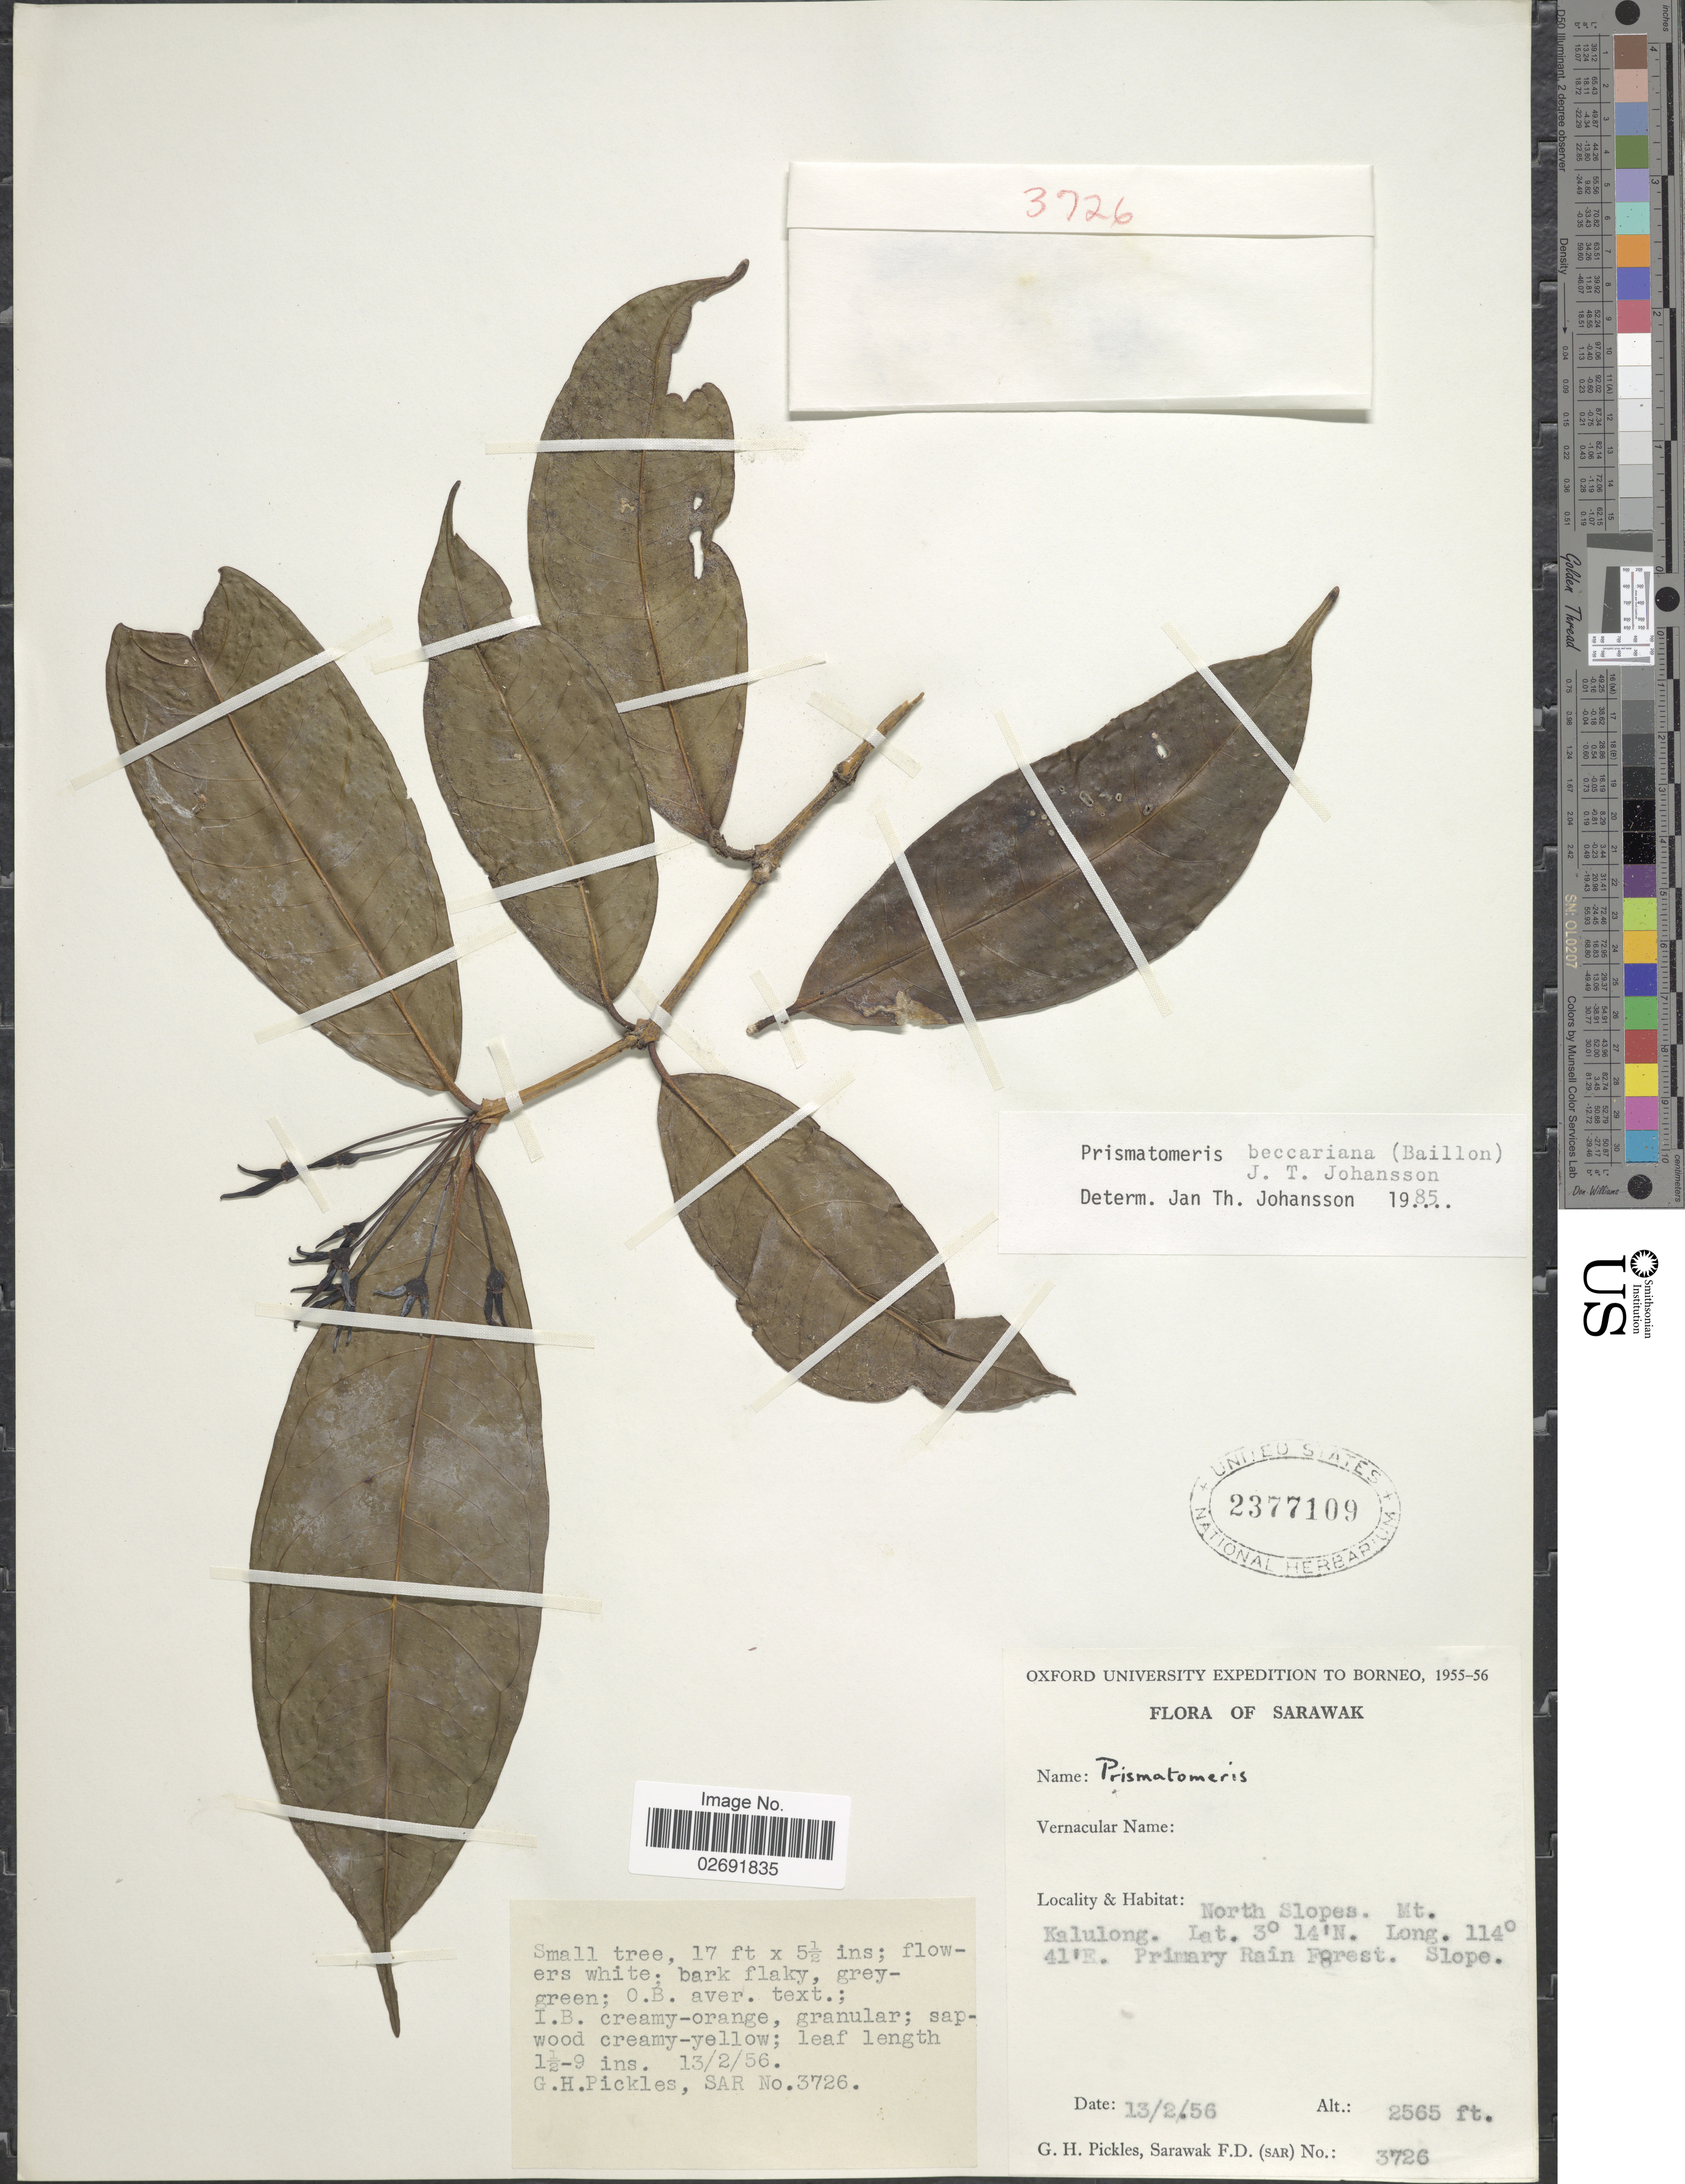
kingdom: Plantae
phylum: Tracheophyta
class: Magnoliopsida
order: Gentianales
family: Rubiaceae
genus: Prismatomeris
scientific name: Prismatomeris beccariana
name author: (Baill. ex K. Schum.) J.T. Johanss.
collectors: G. Pickles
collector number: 3726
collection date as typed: Transcribed d/m/y: 13/2/56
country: Malaysia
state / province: Sarawak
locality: Borneo, North Slopes Mt Kalulong. Primary Rain Forest. Slope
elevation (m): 782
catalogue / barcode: US 2377109